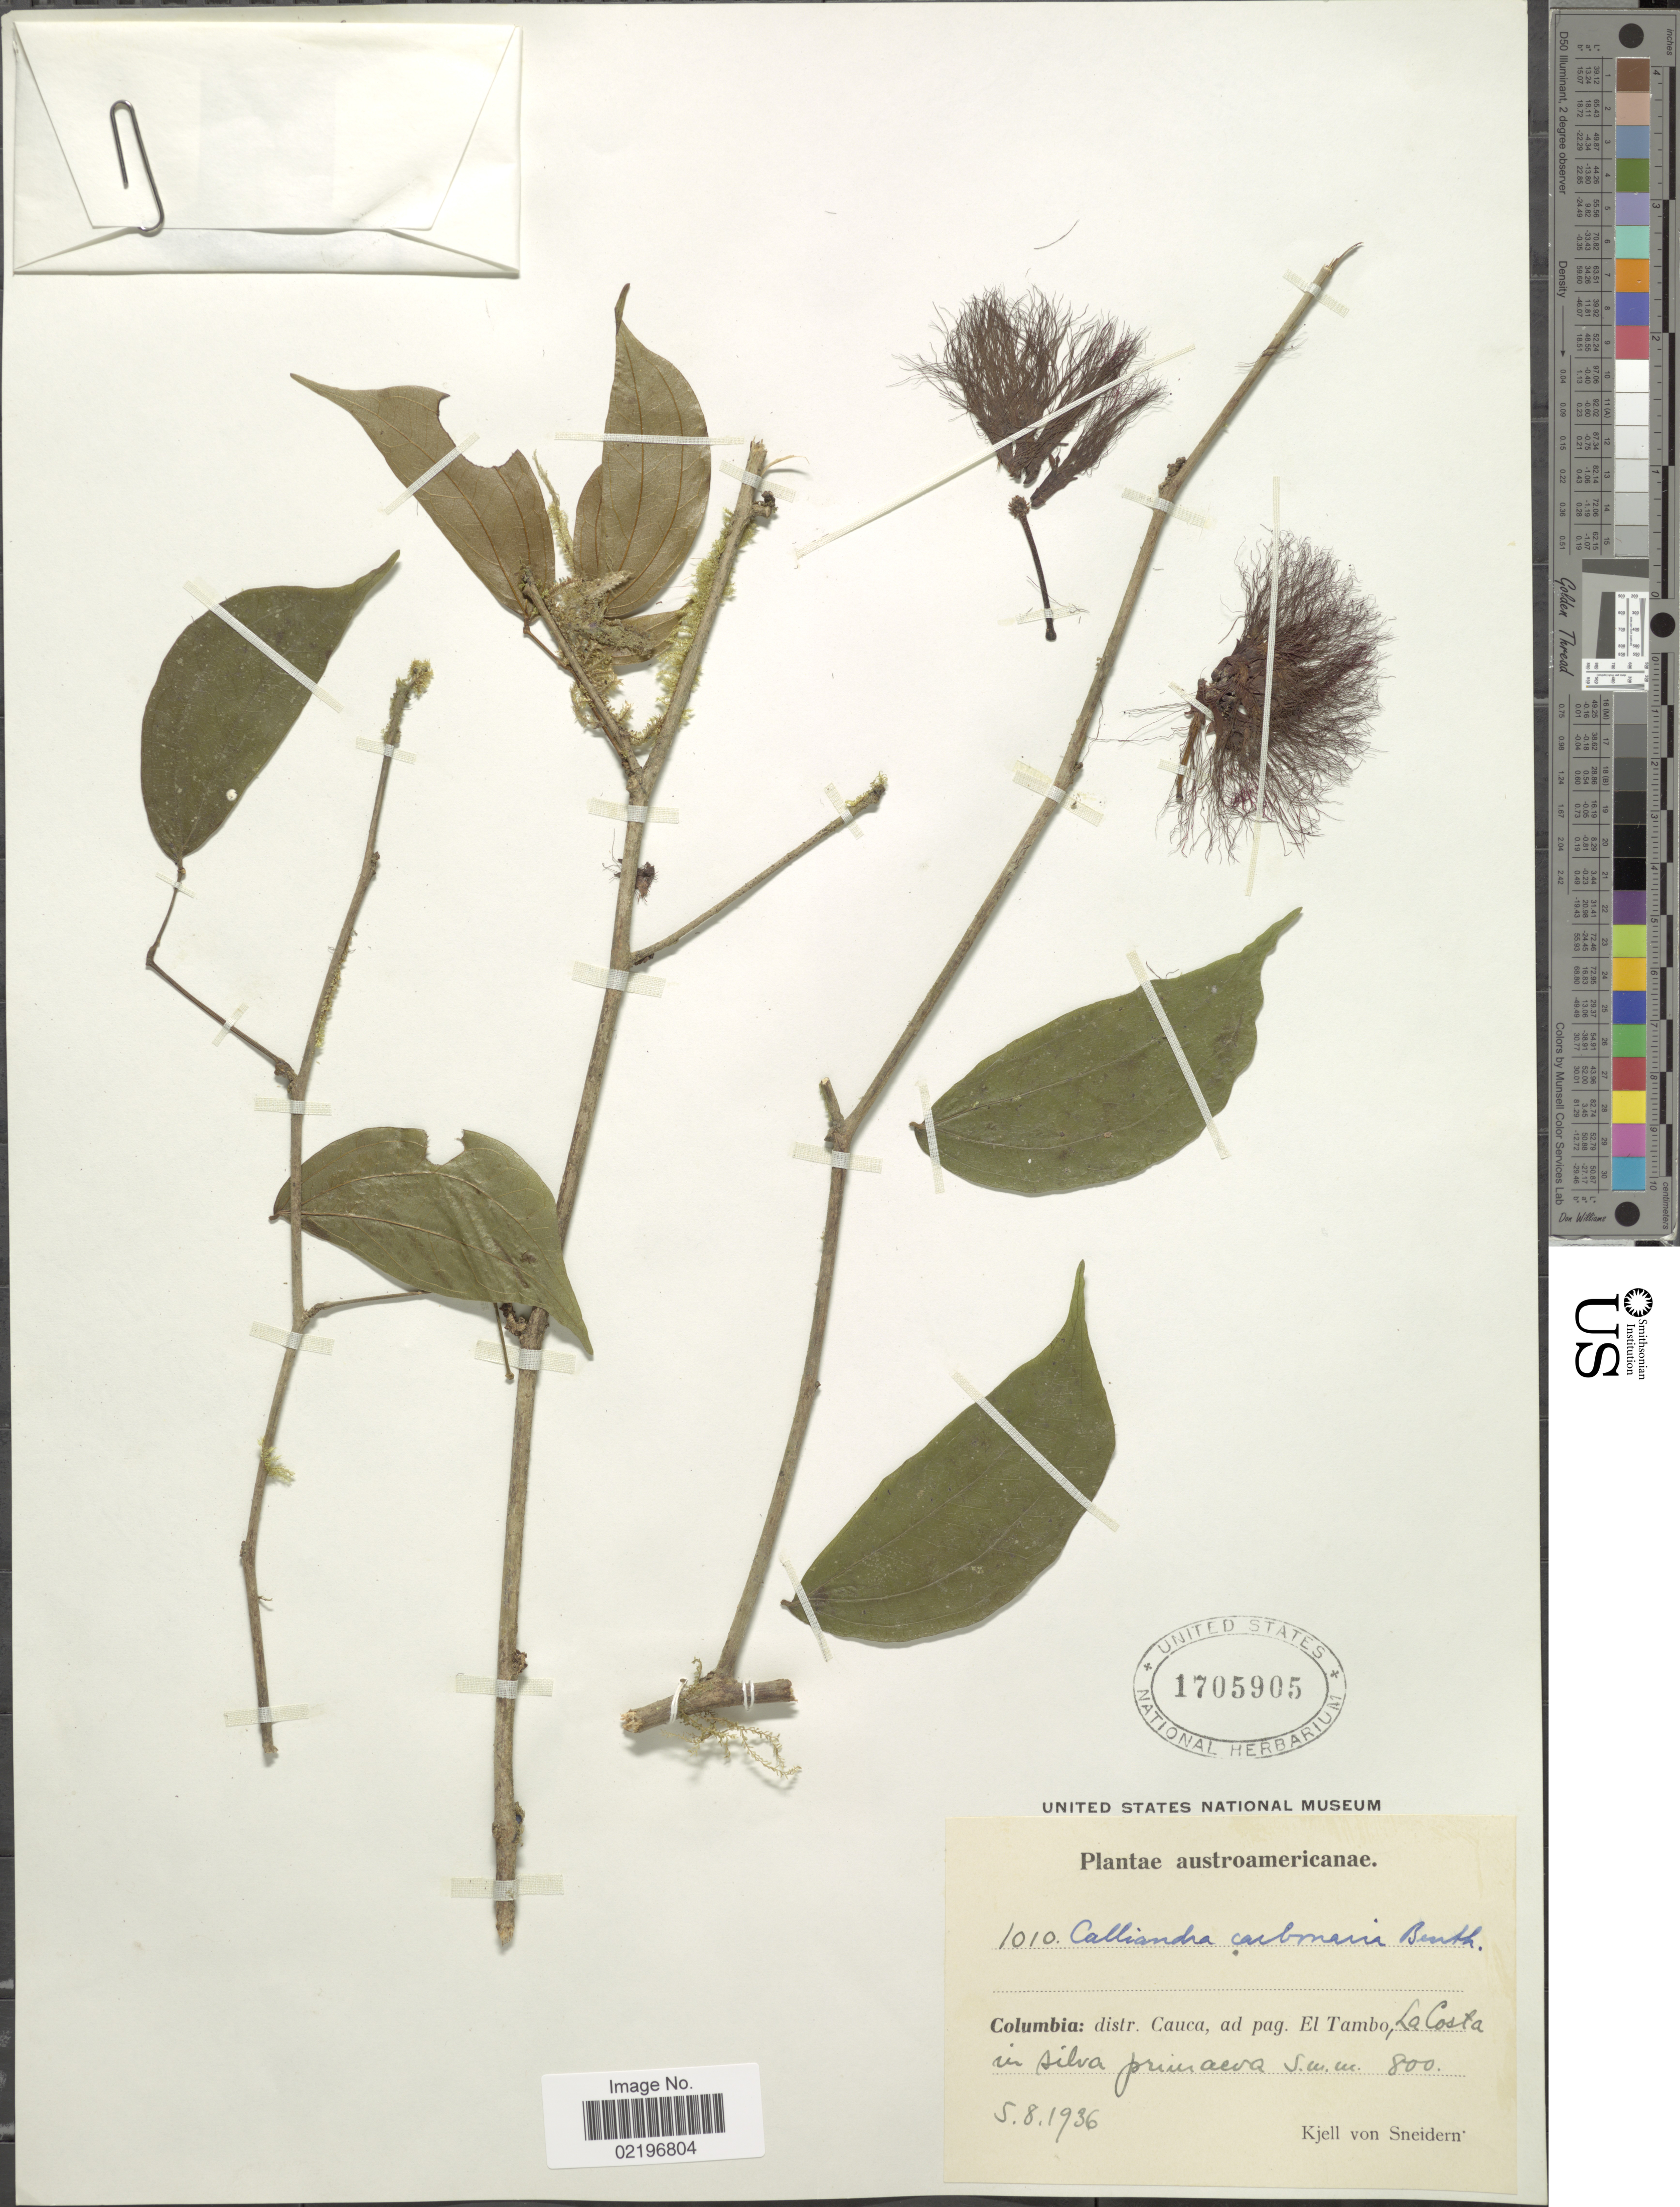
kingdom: Plantae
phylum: Tracheophyta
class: Magnoliopsida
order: Fabales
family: Fabaceae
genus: Calliandra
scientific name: Calliandra trinervia var. carbonaria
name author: (Benth.) Barneby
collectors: K. von Sneidern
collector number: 1010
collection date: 1936-08-05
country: Colombia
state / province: Cauca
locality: Ad pag. el Tambo, La Costa in silva primeavo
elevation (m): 800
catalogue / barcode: US 1705905